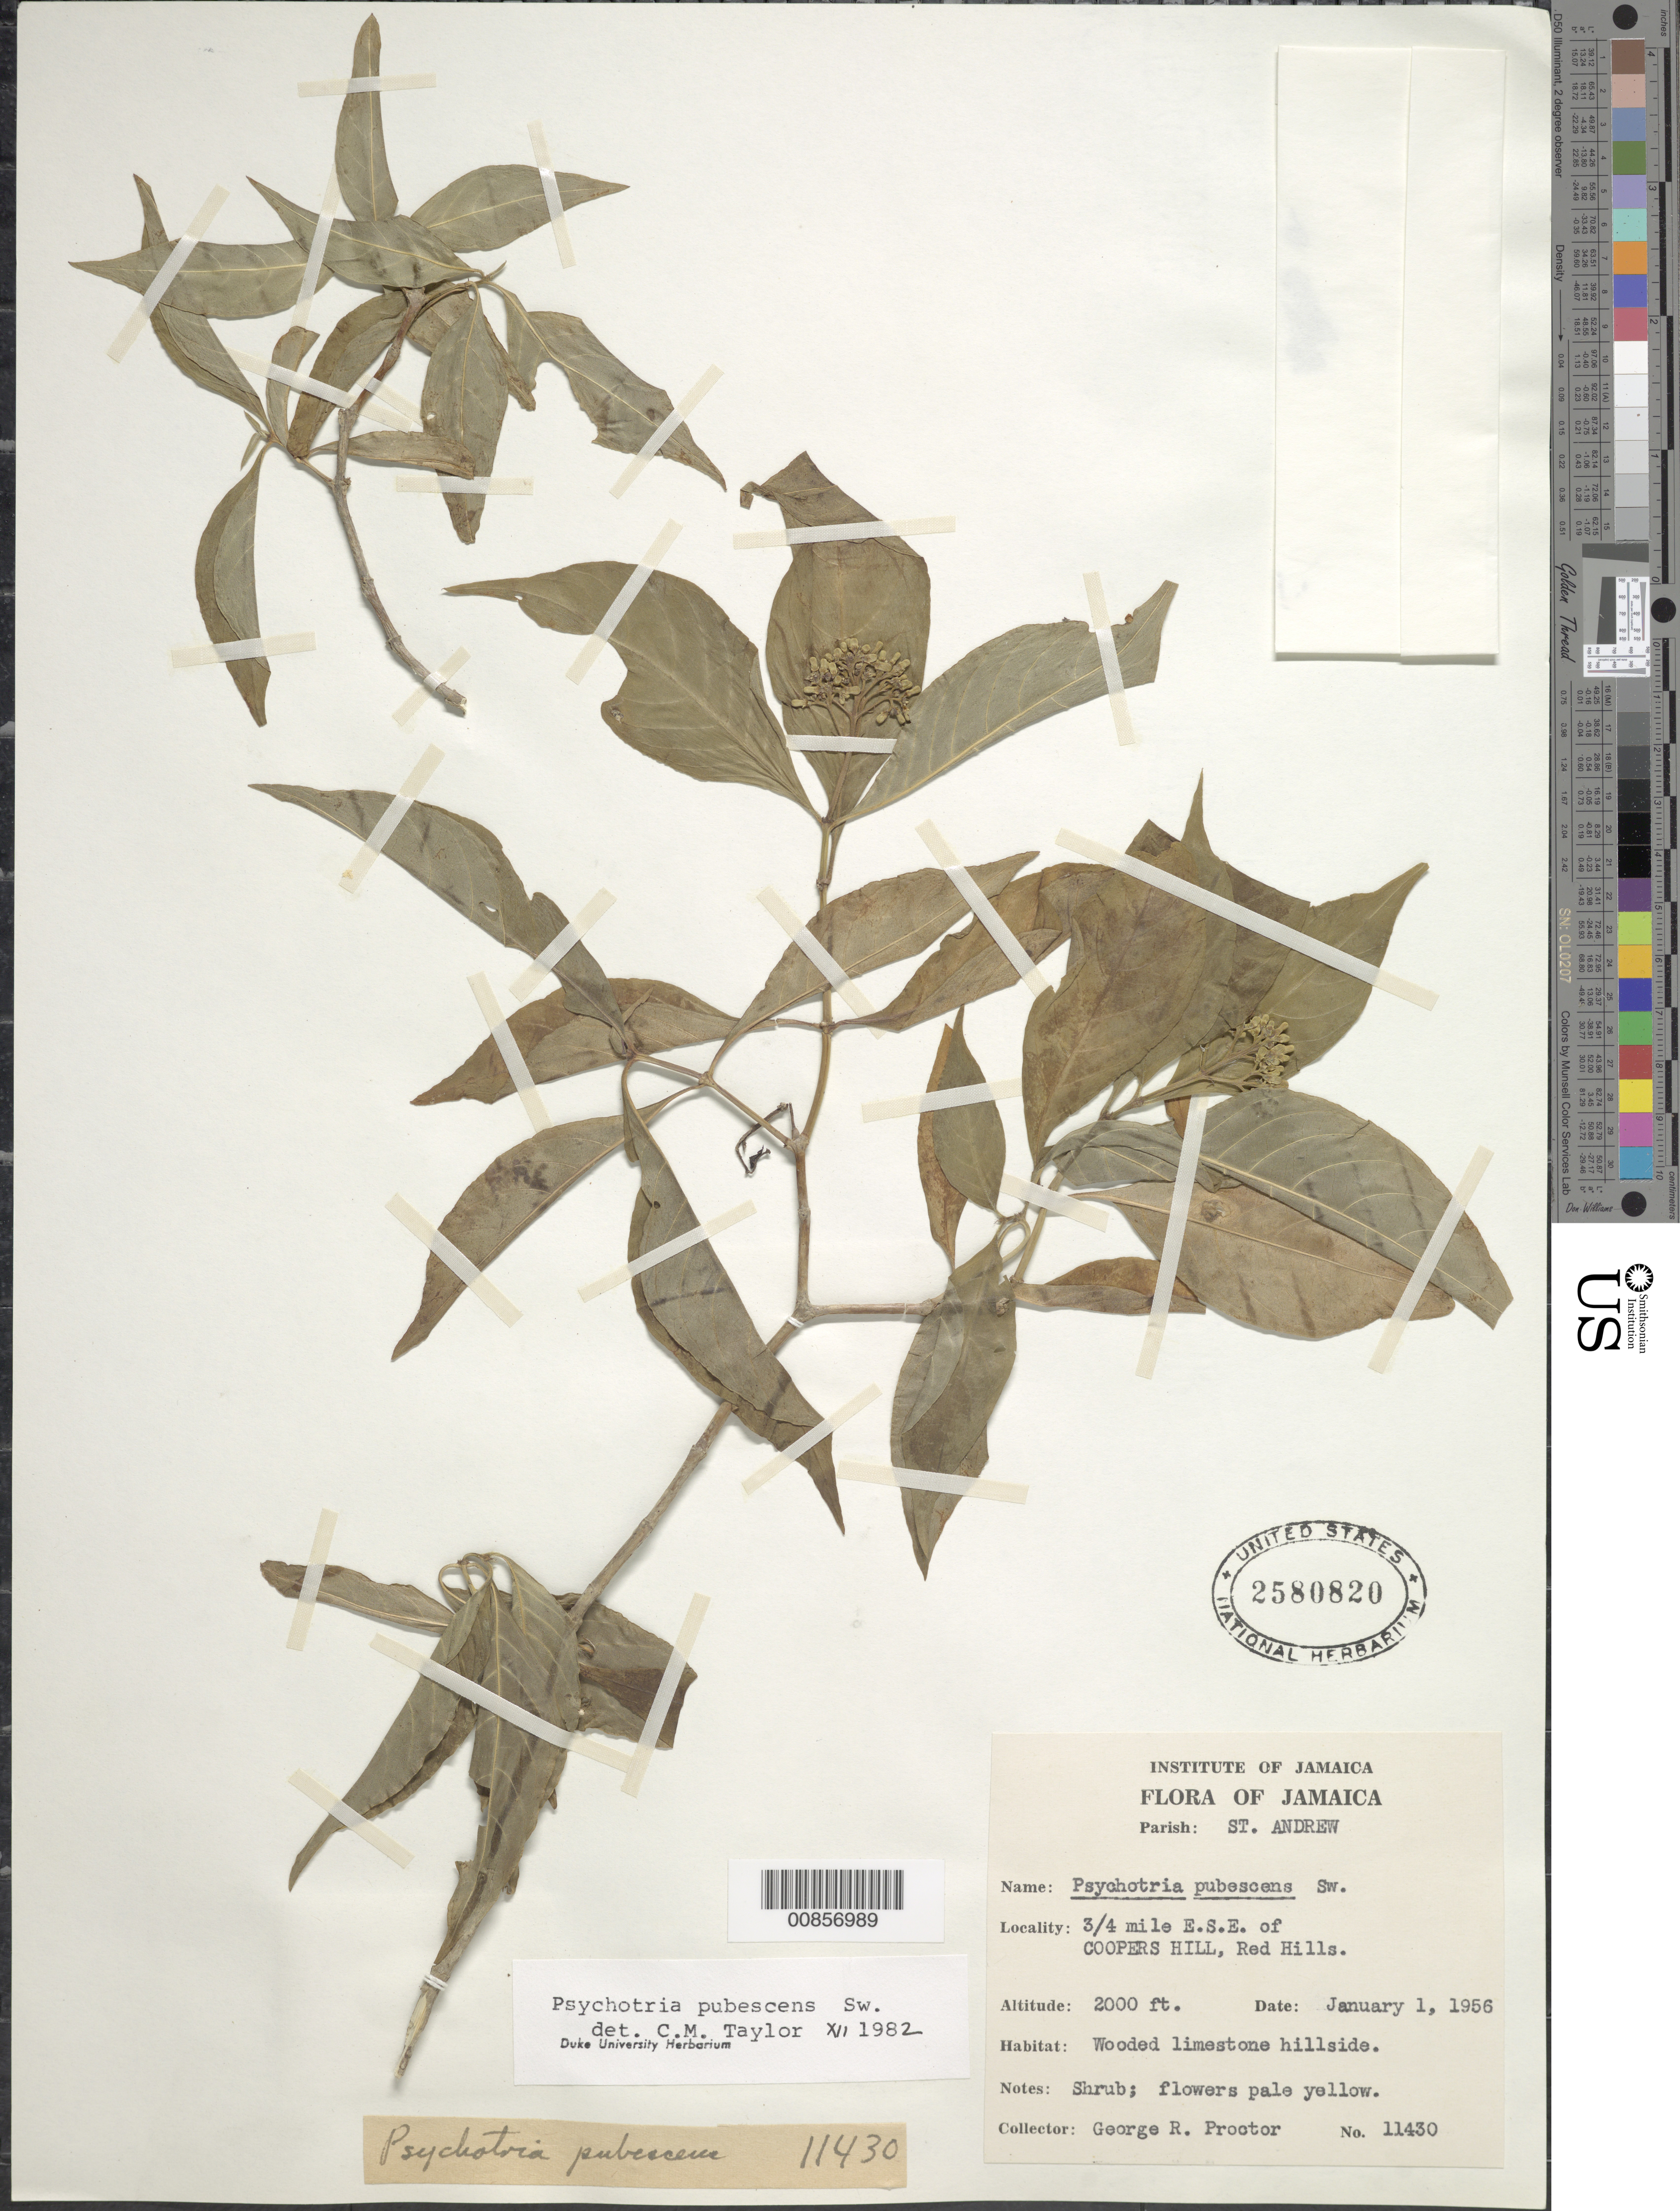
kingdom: Plantae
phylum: Tracheophyta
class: Magnoliopsida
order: Gentianales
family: Rubiaceae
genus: Psychotria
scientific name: Psychotria pubescens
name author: Sw.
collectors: G. R. Proctor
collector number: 11430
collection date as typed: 01 Jan 1956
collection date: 1956-01-01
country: Jamaica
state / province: Saint Andrew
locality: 3/4 mile E.S.E. of Coopers Hill, Red Hills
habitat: Wooded limestone hillside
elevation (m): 610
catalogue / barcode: US 2580820